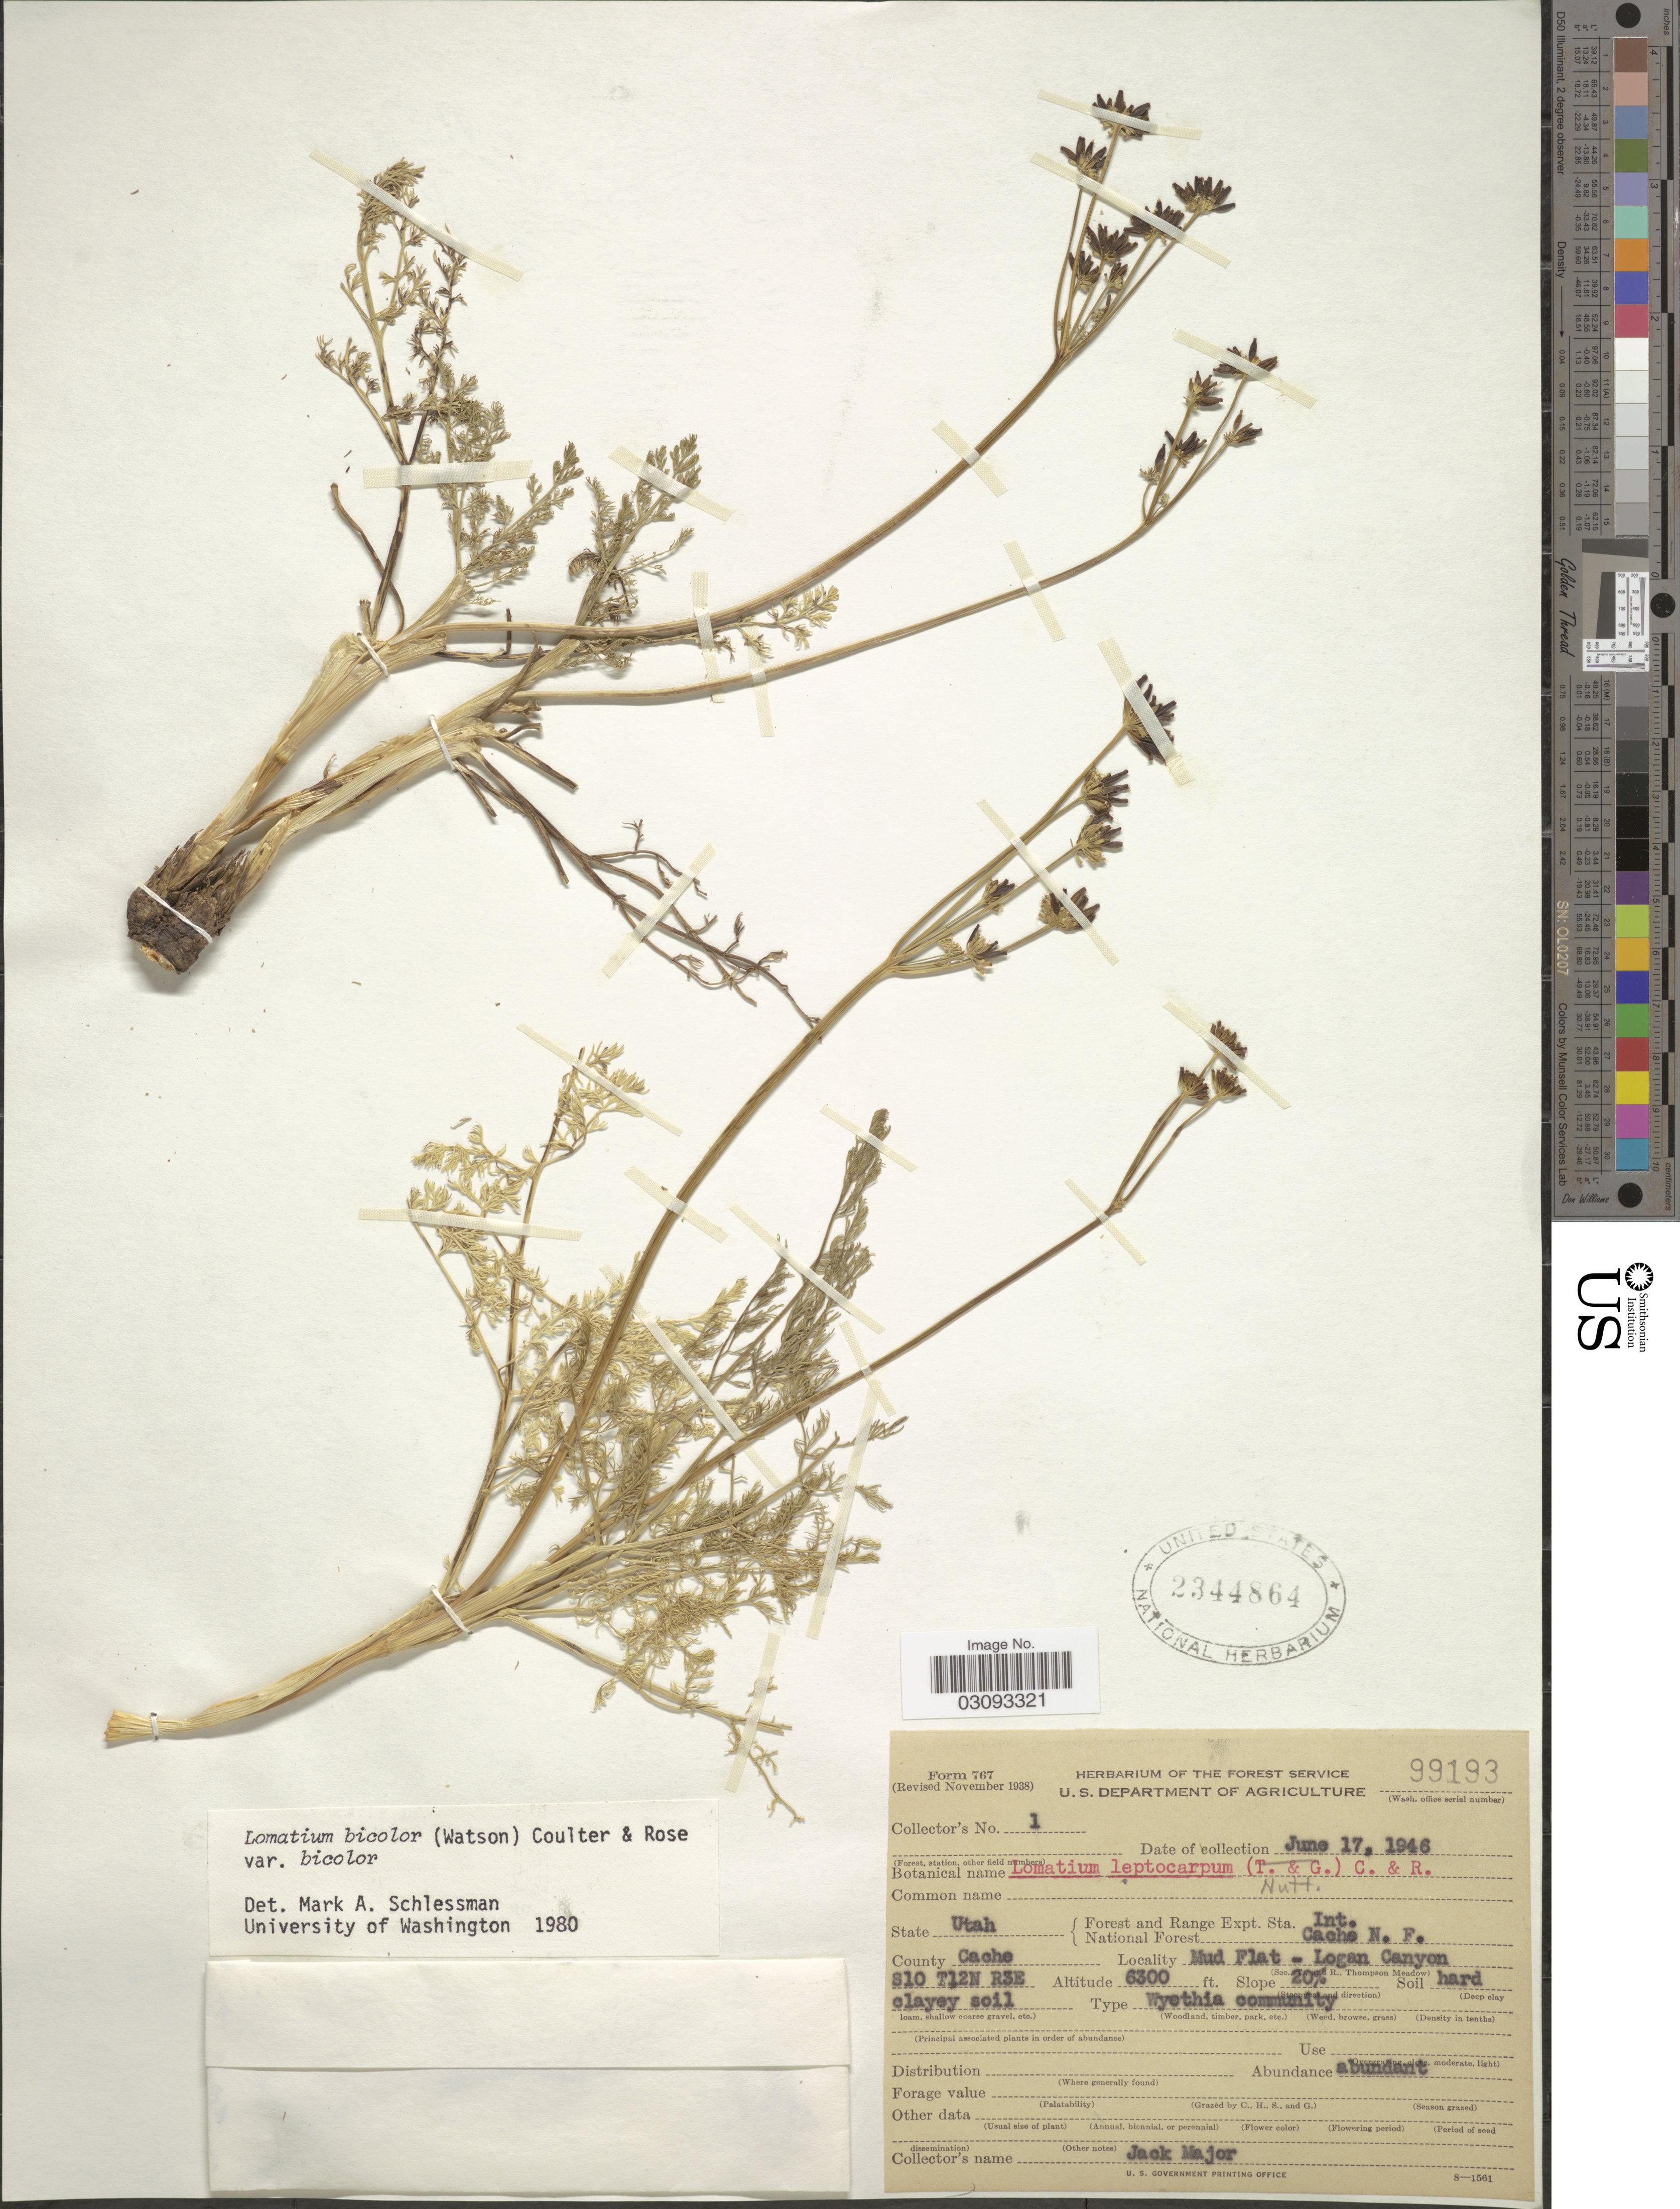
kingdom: Plantae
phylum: Tracheophyta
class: Magnoliopsida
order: Apiales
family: Apiaceae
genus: Lomatium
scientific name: Lomatium bicolor var. bicolor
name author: (S. Watson) J.M. Coult. & Rose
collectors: J. Major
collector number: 1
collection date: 1946-06-17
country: United States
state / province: Utah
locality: Forest and Range Expt. Sta. National Forest. Int. Cache N.F. County Cache. Mud Flat- Logan Canyon. S10 T12N R3E.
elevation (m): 1920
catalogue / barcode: US 2344864